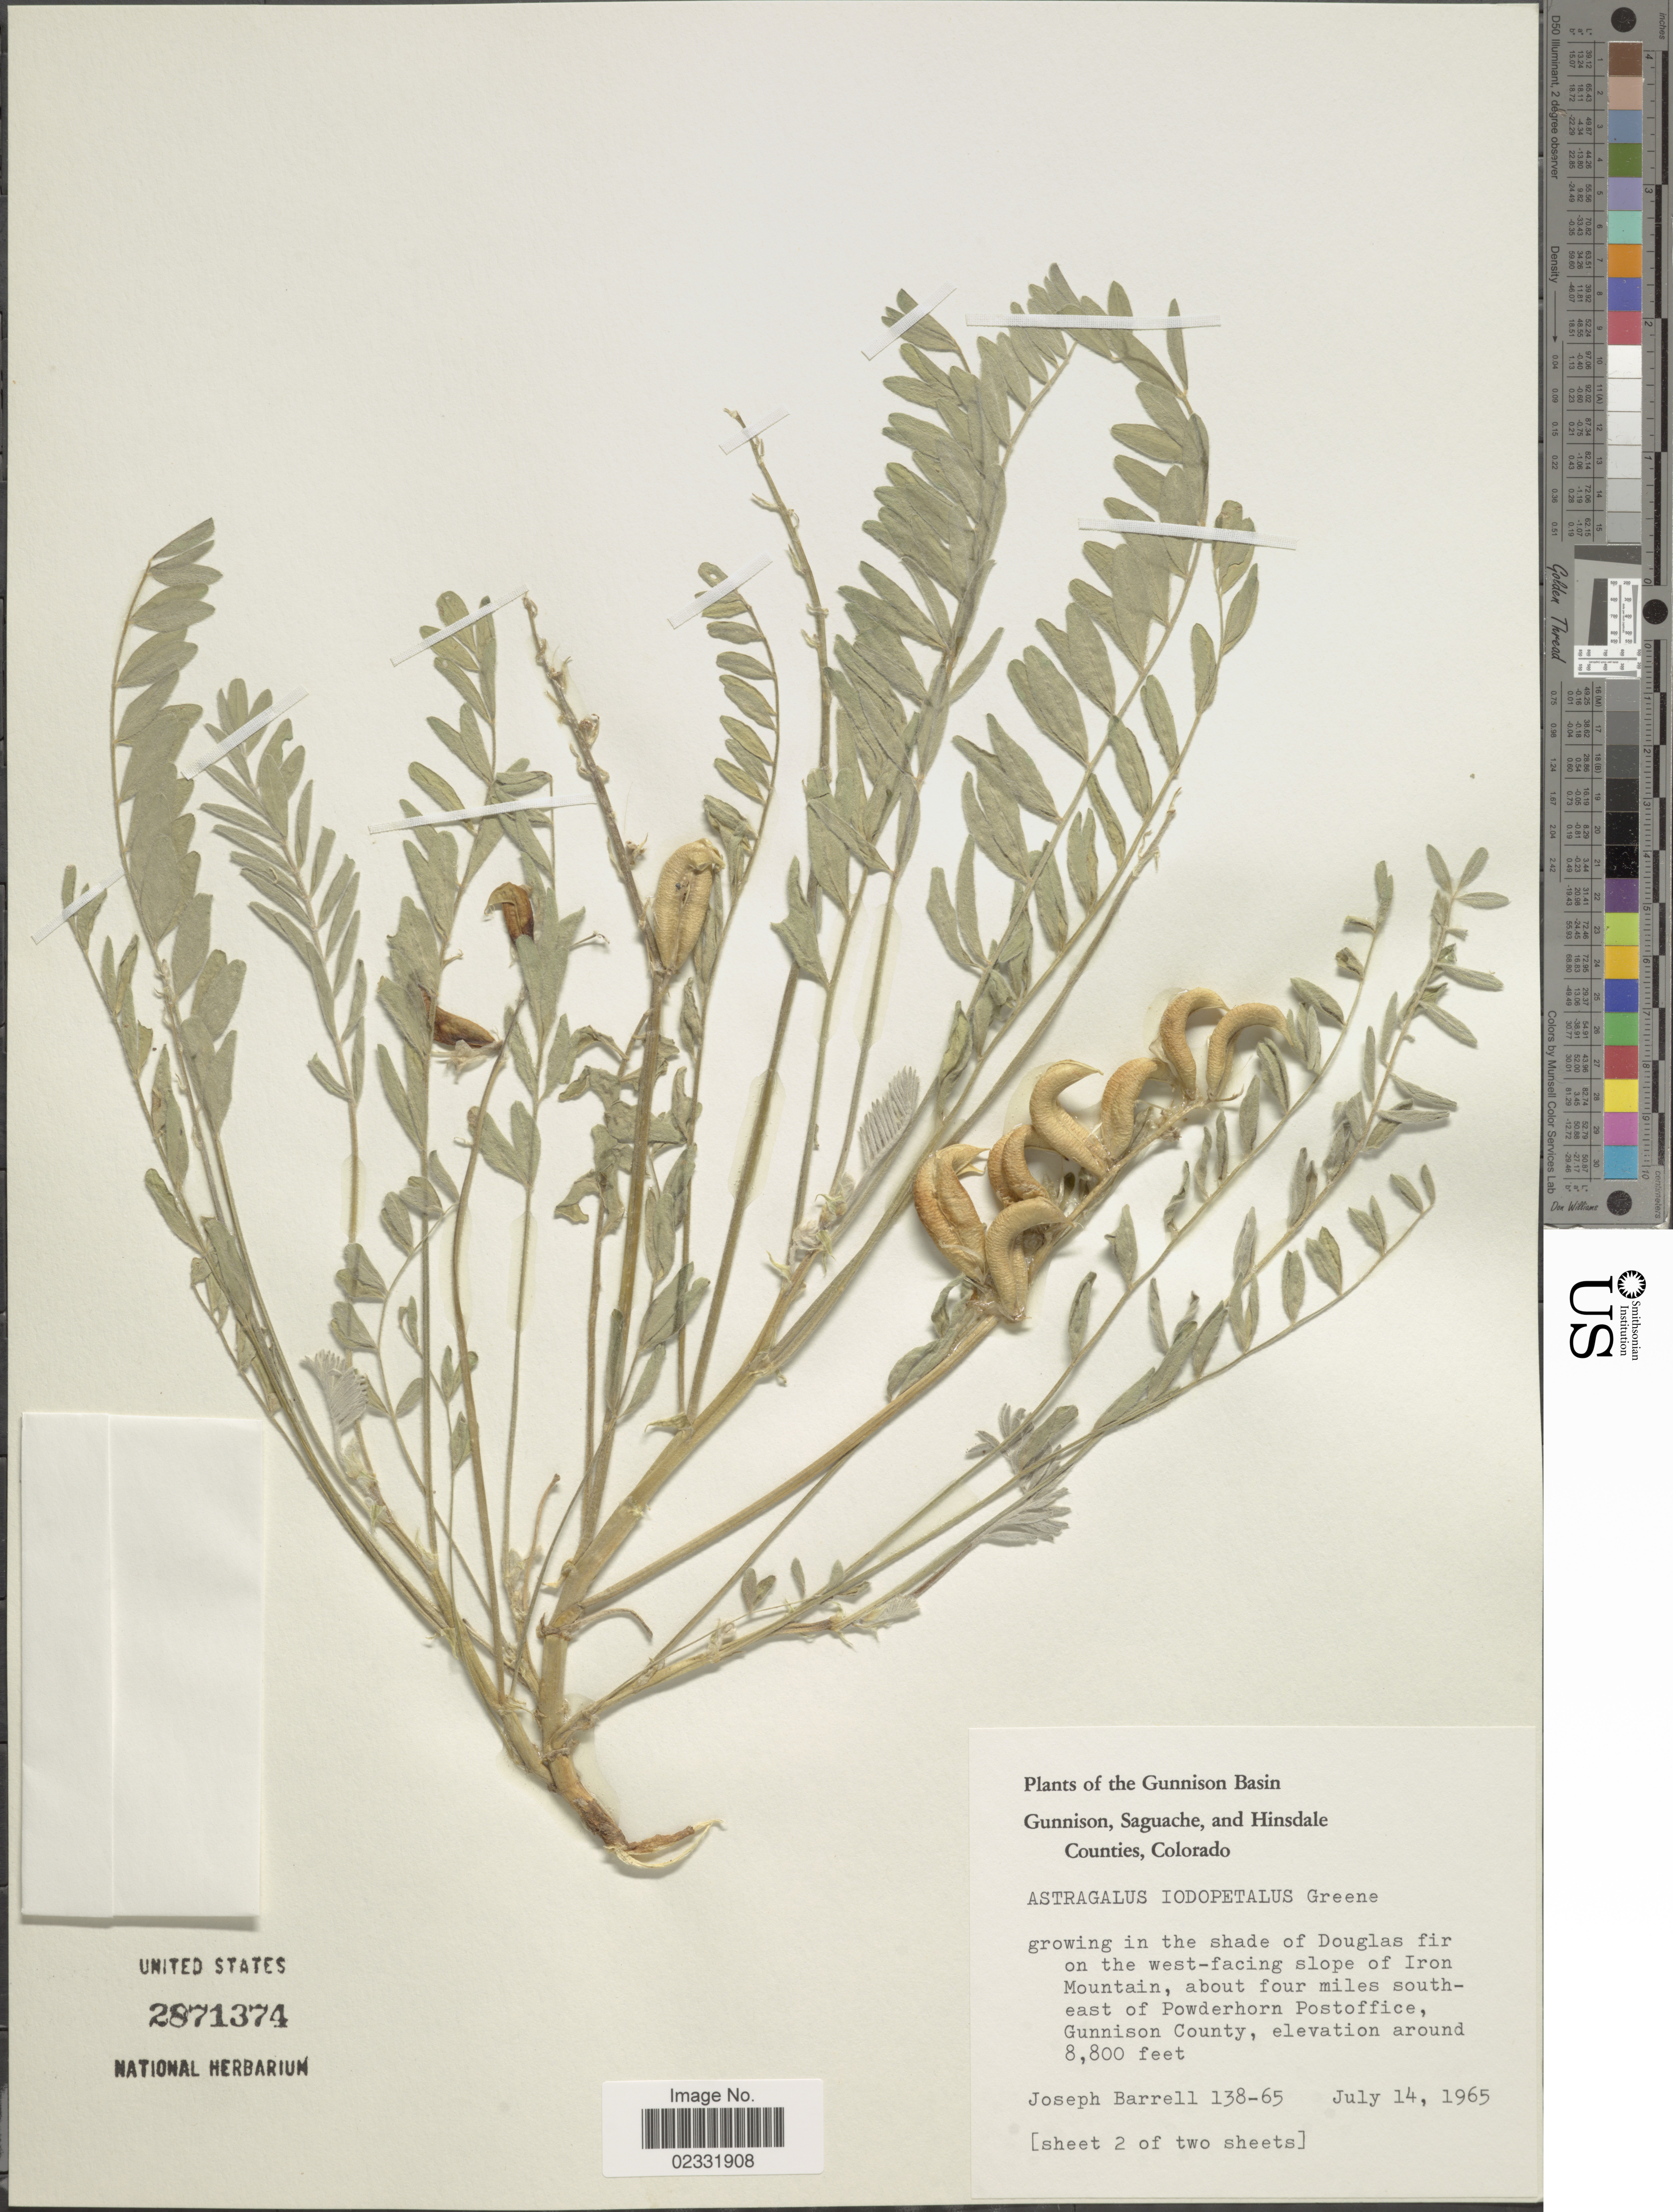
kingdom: Plantae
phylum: Tracheophyta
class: Magnoliopsida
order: Fabales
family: Fabaceae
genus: Astragalus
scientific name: Astragalus iodopetalus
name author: (Rydb.) Barneby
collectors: J. Barrell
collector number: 138-65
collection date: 1965-07-14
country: United States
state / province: Colorado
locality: The Gunnison Basin, Gunnison, Saguache, and Hinsdale Counties, in the shade of Douglas- fir forest on the west- facing slope of Iron Mountain, about four miles southeast of Powderhorn Postoffice, Gunnison County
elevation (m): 2682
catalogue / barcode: US 2871374